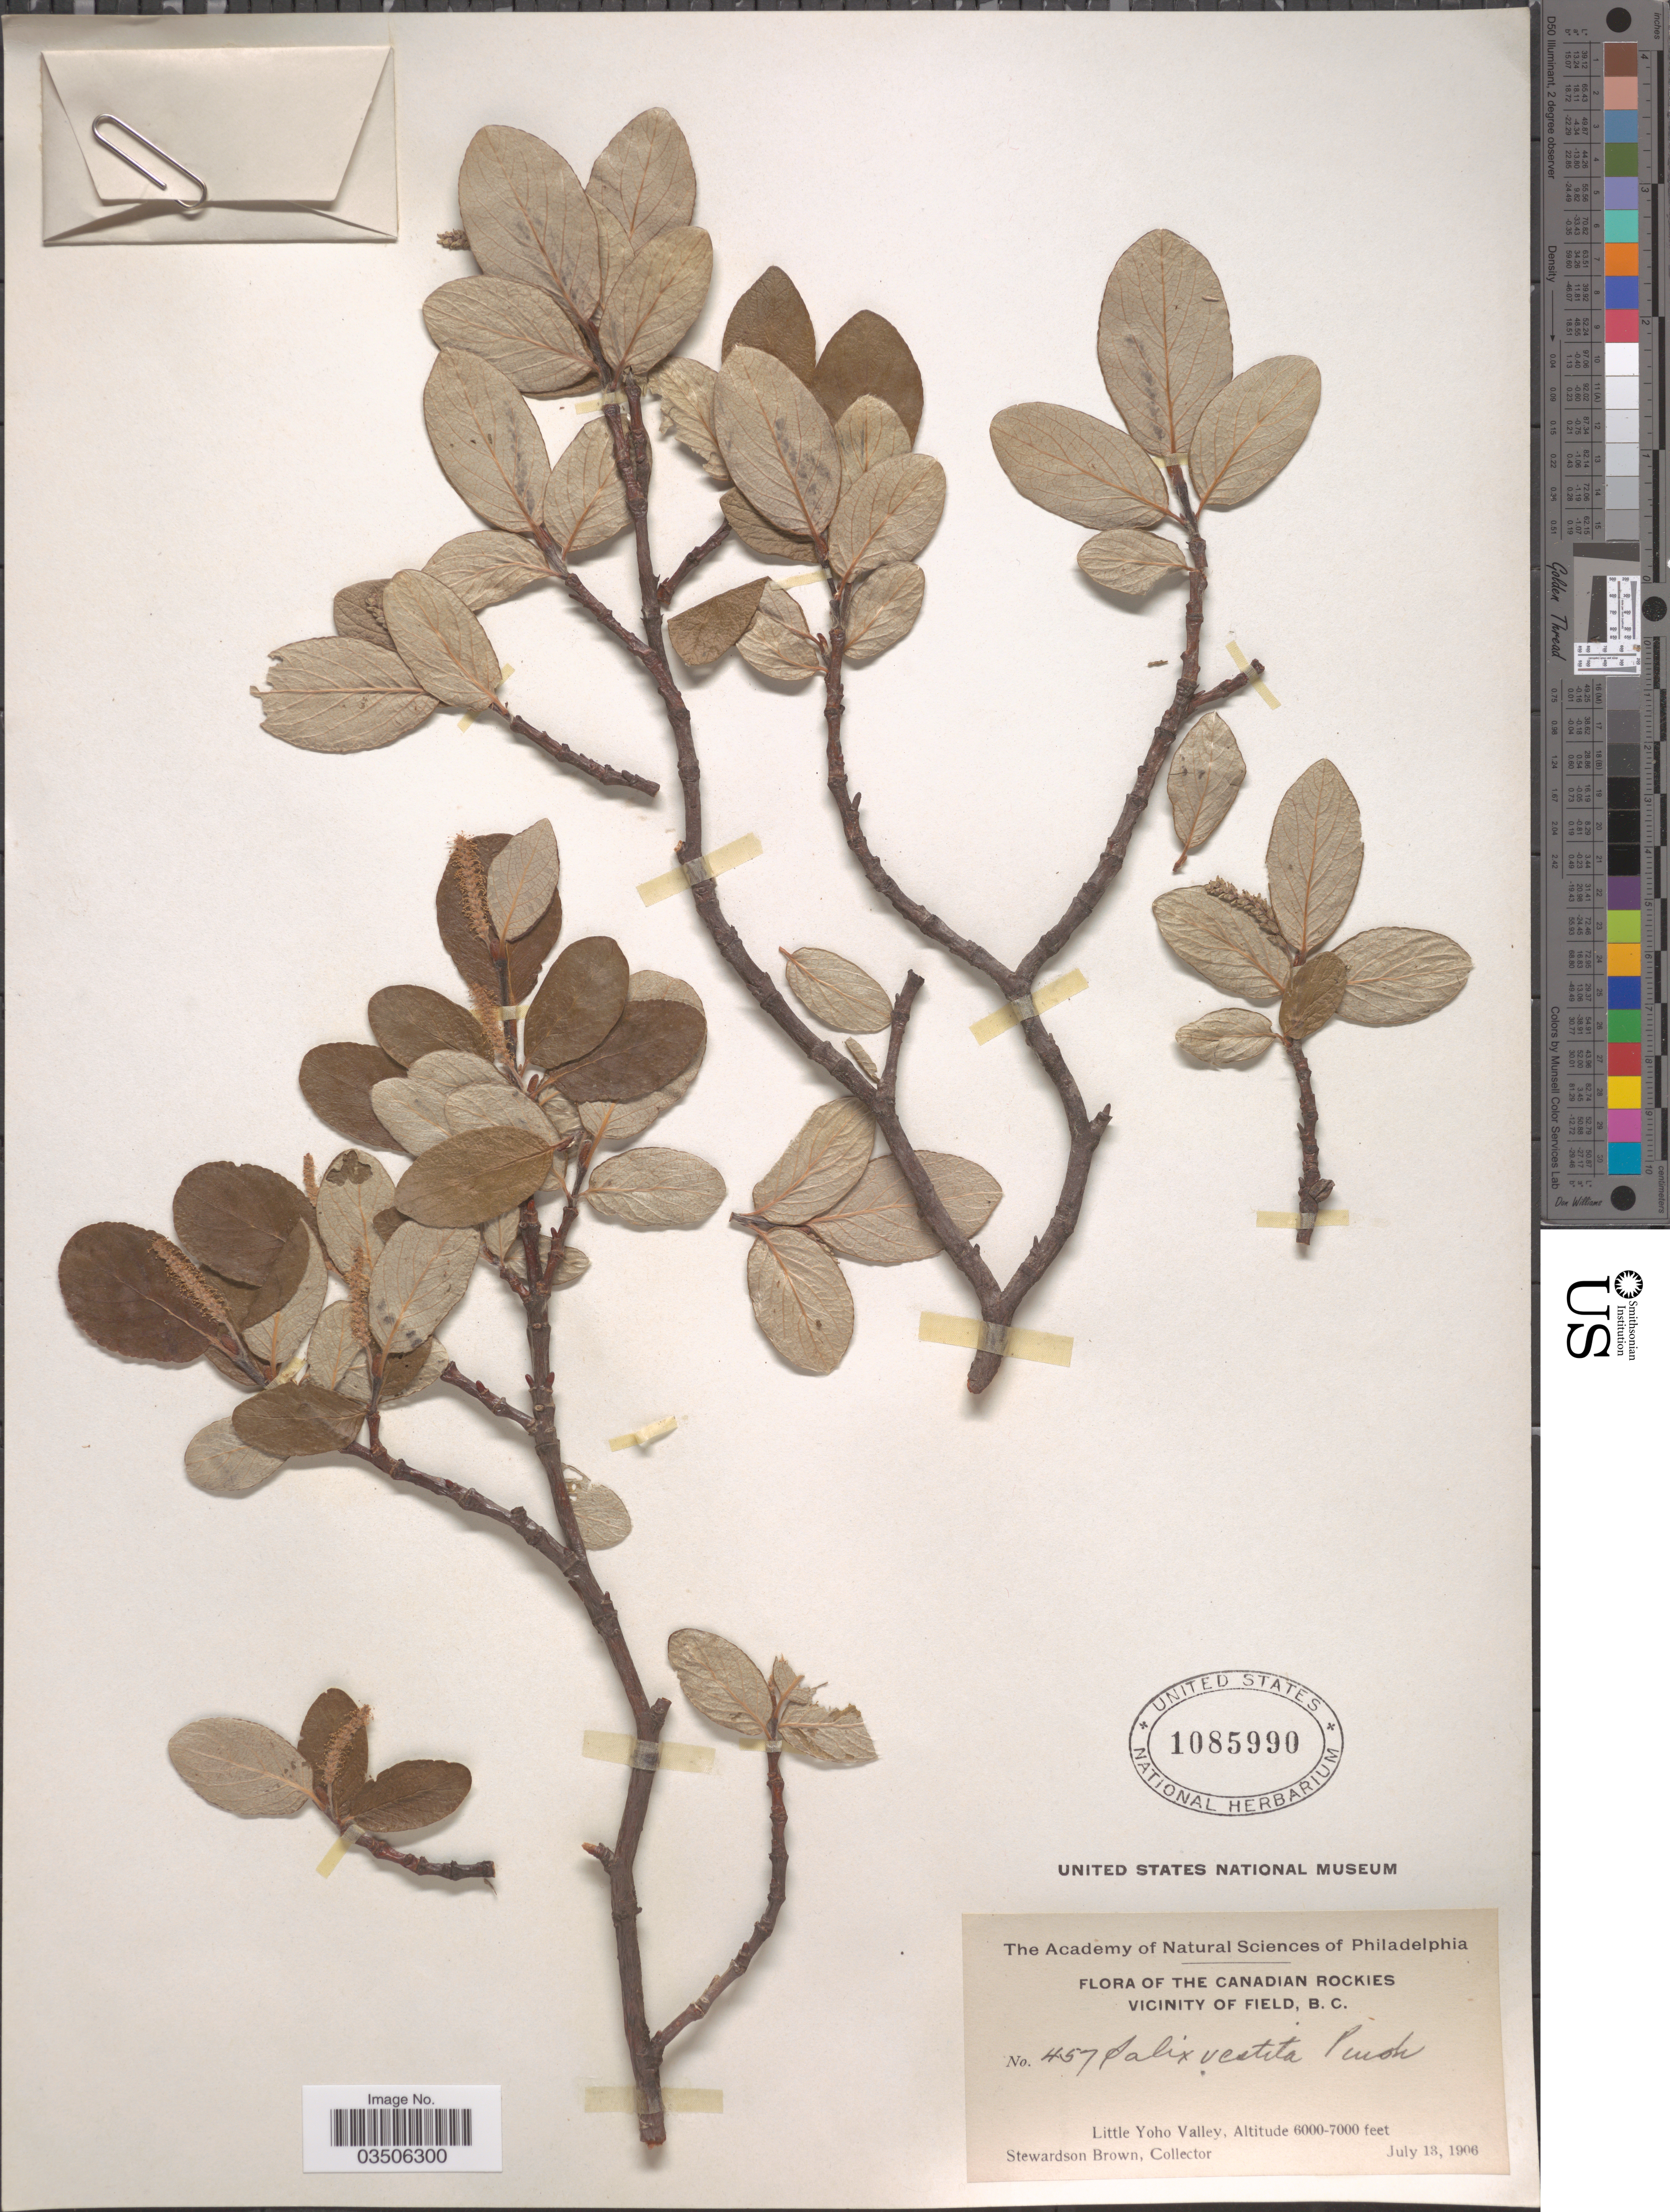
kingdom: Plantae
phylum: Tracheophyta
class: Magnoliopsida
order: Malpighiales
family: Salicaceae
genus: Salix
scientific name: Salix vestita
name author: Pursh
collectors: S. Brown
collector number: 457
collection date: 1906-07-13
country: Canada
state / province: British Columbia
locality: Canadian Rockies. Vicinity of Field. Little Yoho Valley.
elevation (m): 1829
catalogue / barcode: US 1085990